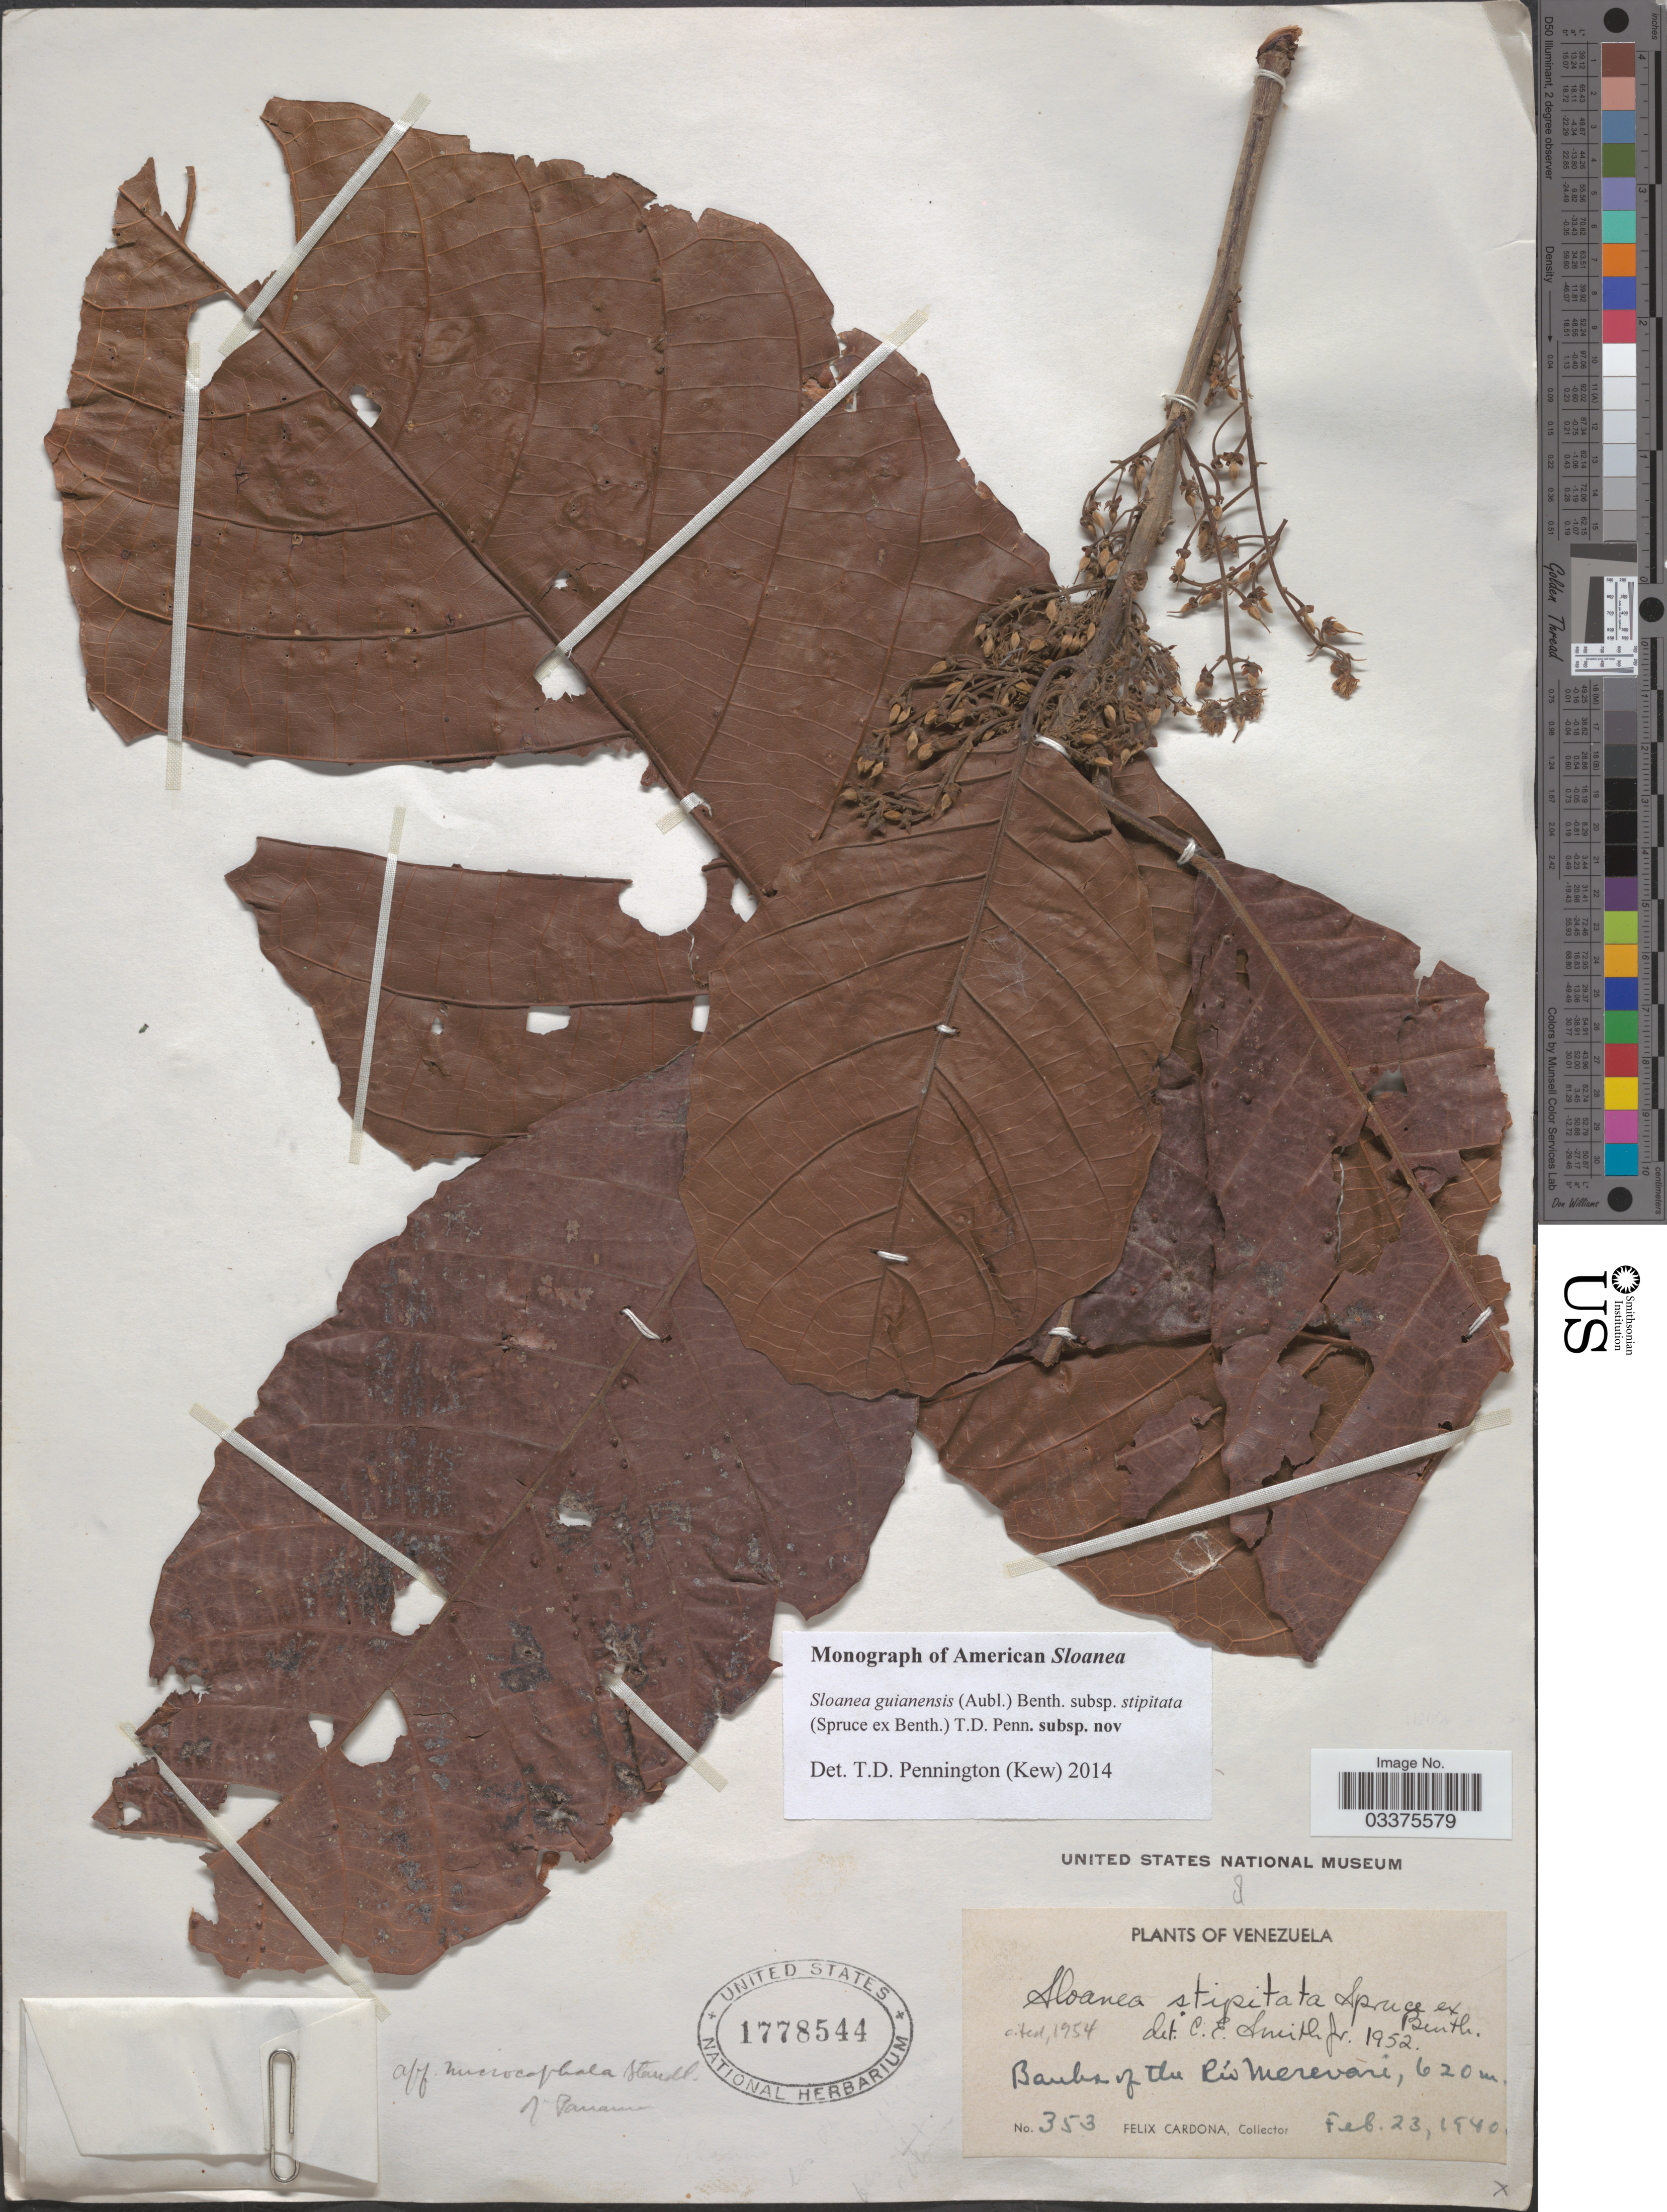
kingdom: Plantae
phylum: Tracheophyta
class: Magnoliopsida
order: Oxalidales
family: Elaeocarpaceae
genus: Sloanea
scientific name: Sloanea guianensis subsp. stipitata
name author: (Spruce ex Benth.) T.D. Penn.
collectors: F. Cardona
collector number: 353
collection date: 1940-02-23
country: Venezuela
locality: Banks of the Río Merevari.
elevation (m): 620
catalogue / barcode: US 1778544